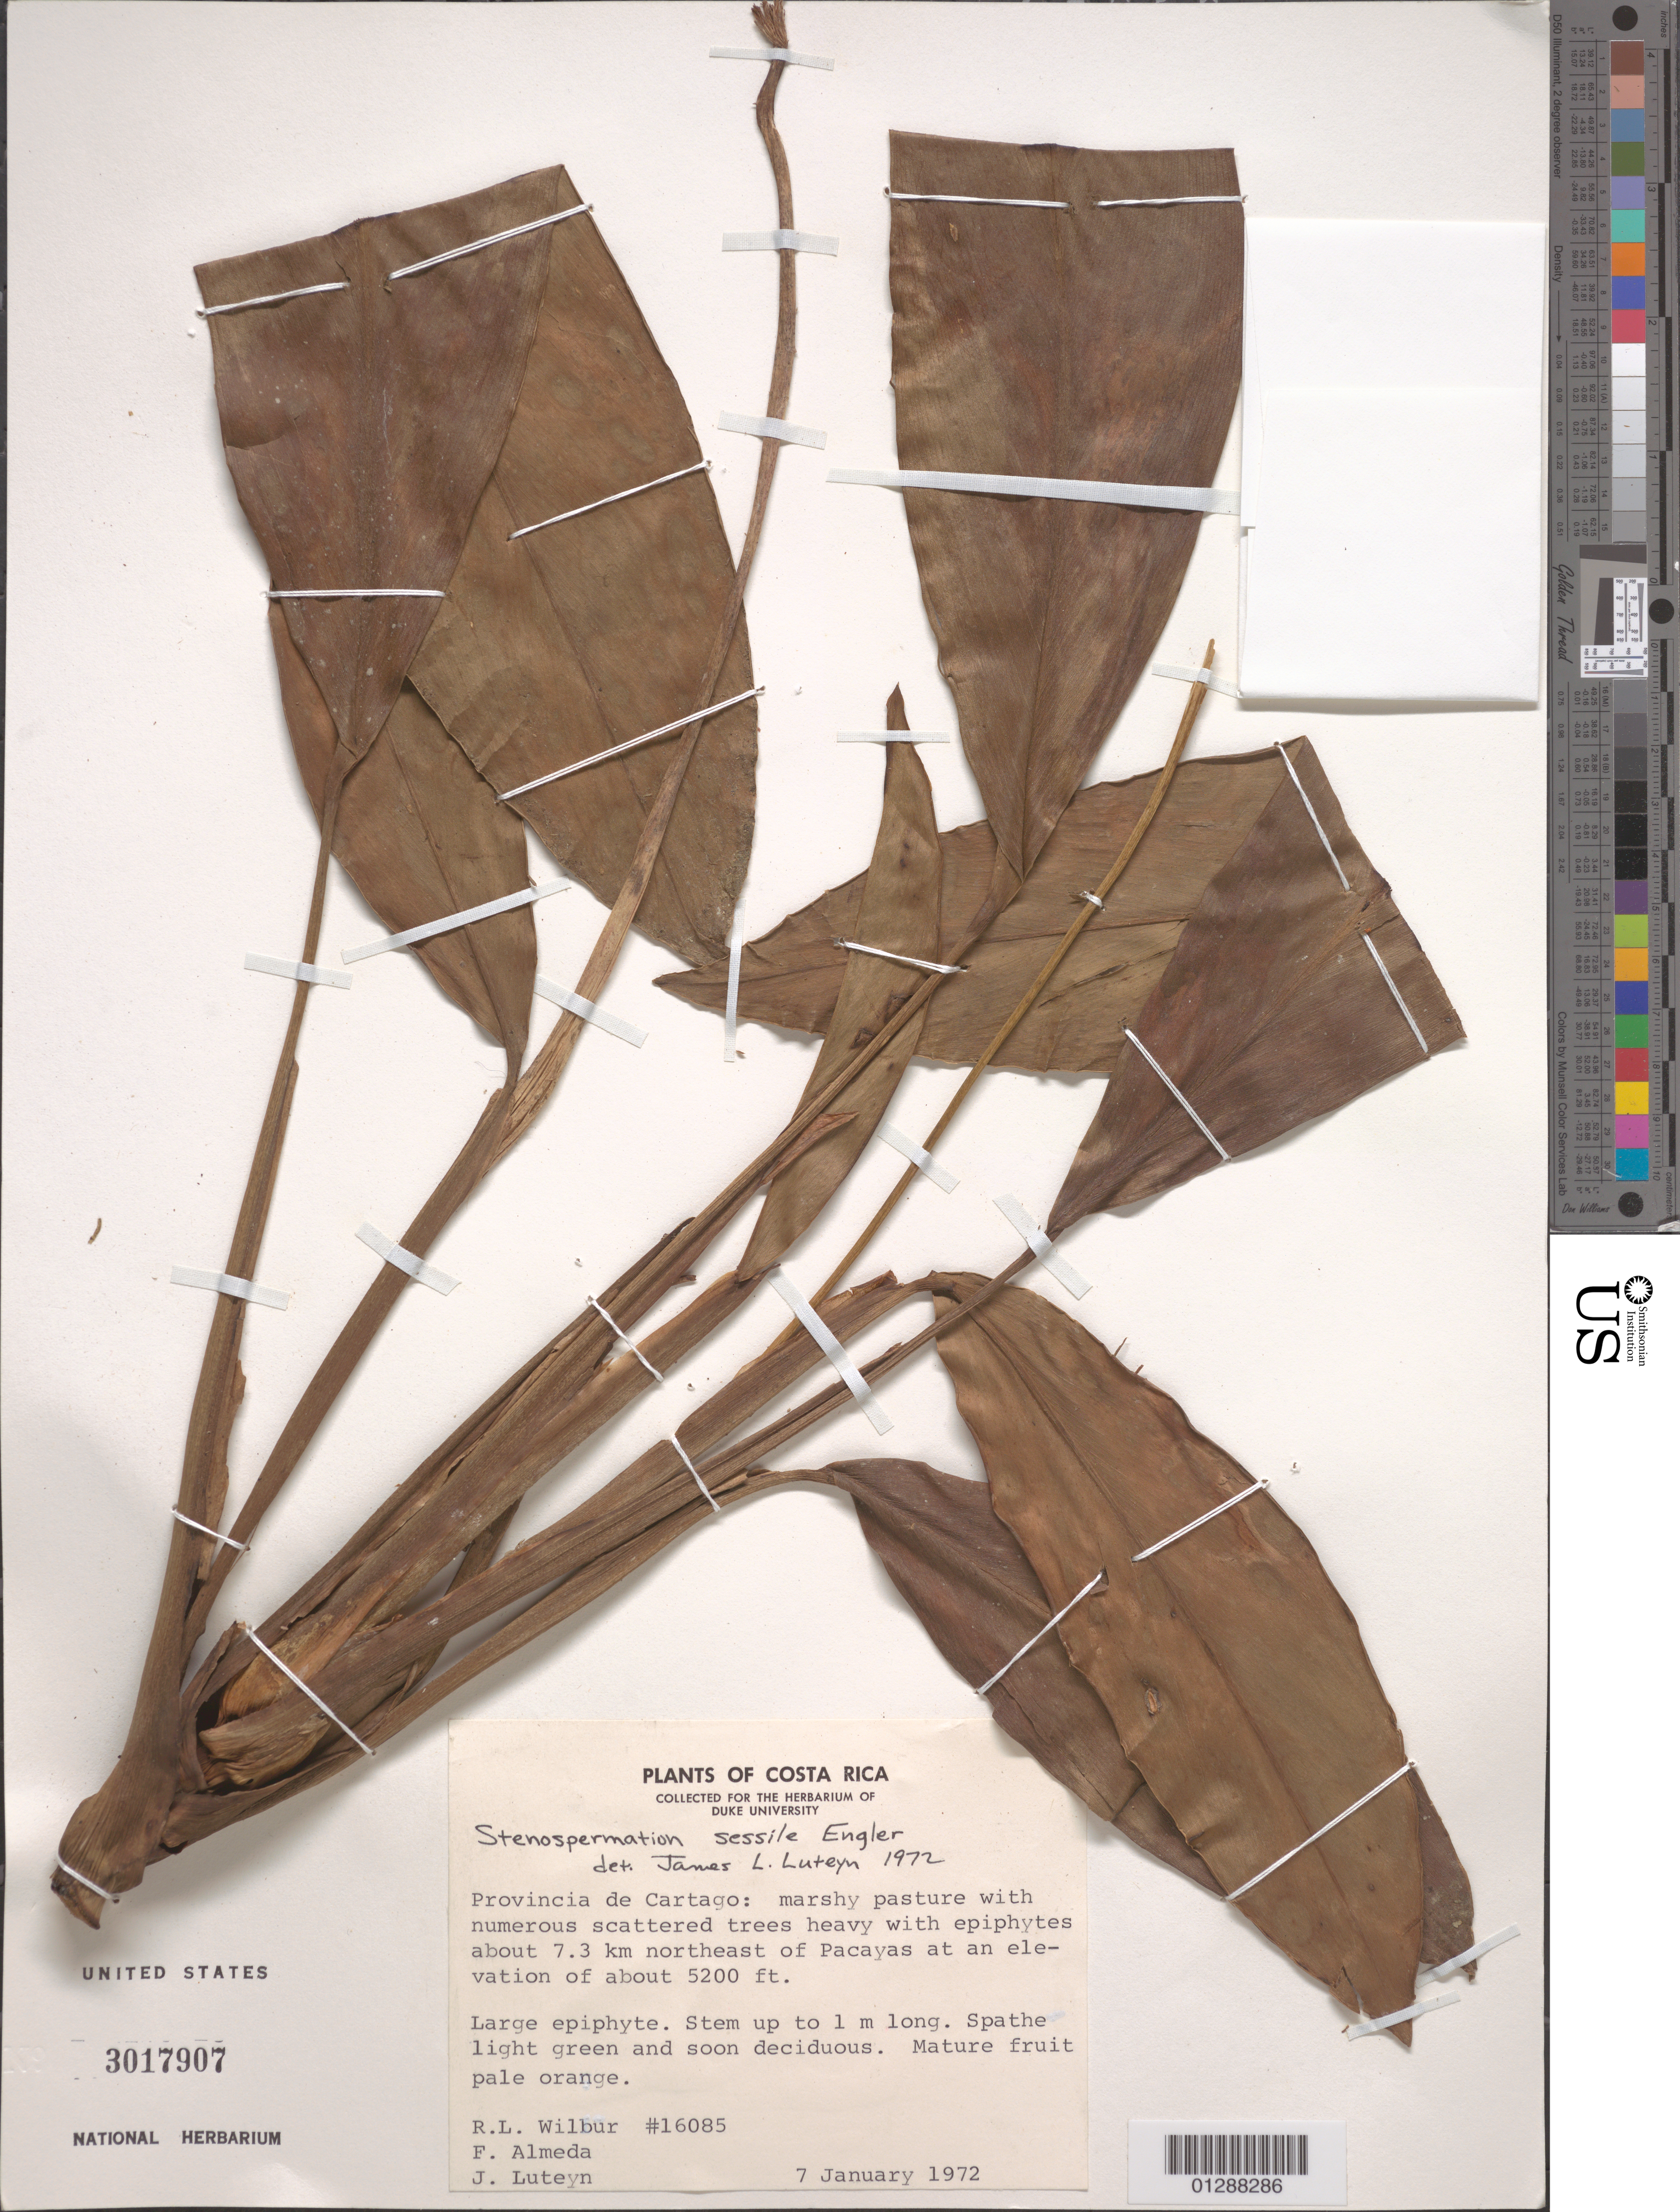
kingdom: Plantae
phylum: Tracheophyta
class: Liliopsida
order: Alismatales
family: Araceae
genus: Stenospermation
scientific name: Stenospermation sessile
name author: Engl.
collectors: R. L. Wilbur, F. Almeda & J. L. Luteyn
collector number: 16085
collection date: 1972-01-07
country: Costa Rica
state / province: Cartago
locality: About 7.3 km northeast of Pacayas.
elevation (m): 1585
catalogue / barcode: US 3017907